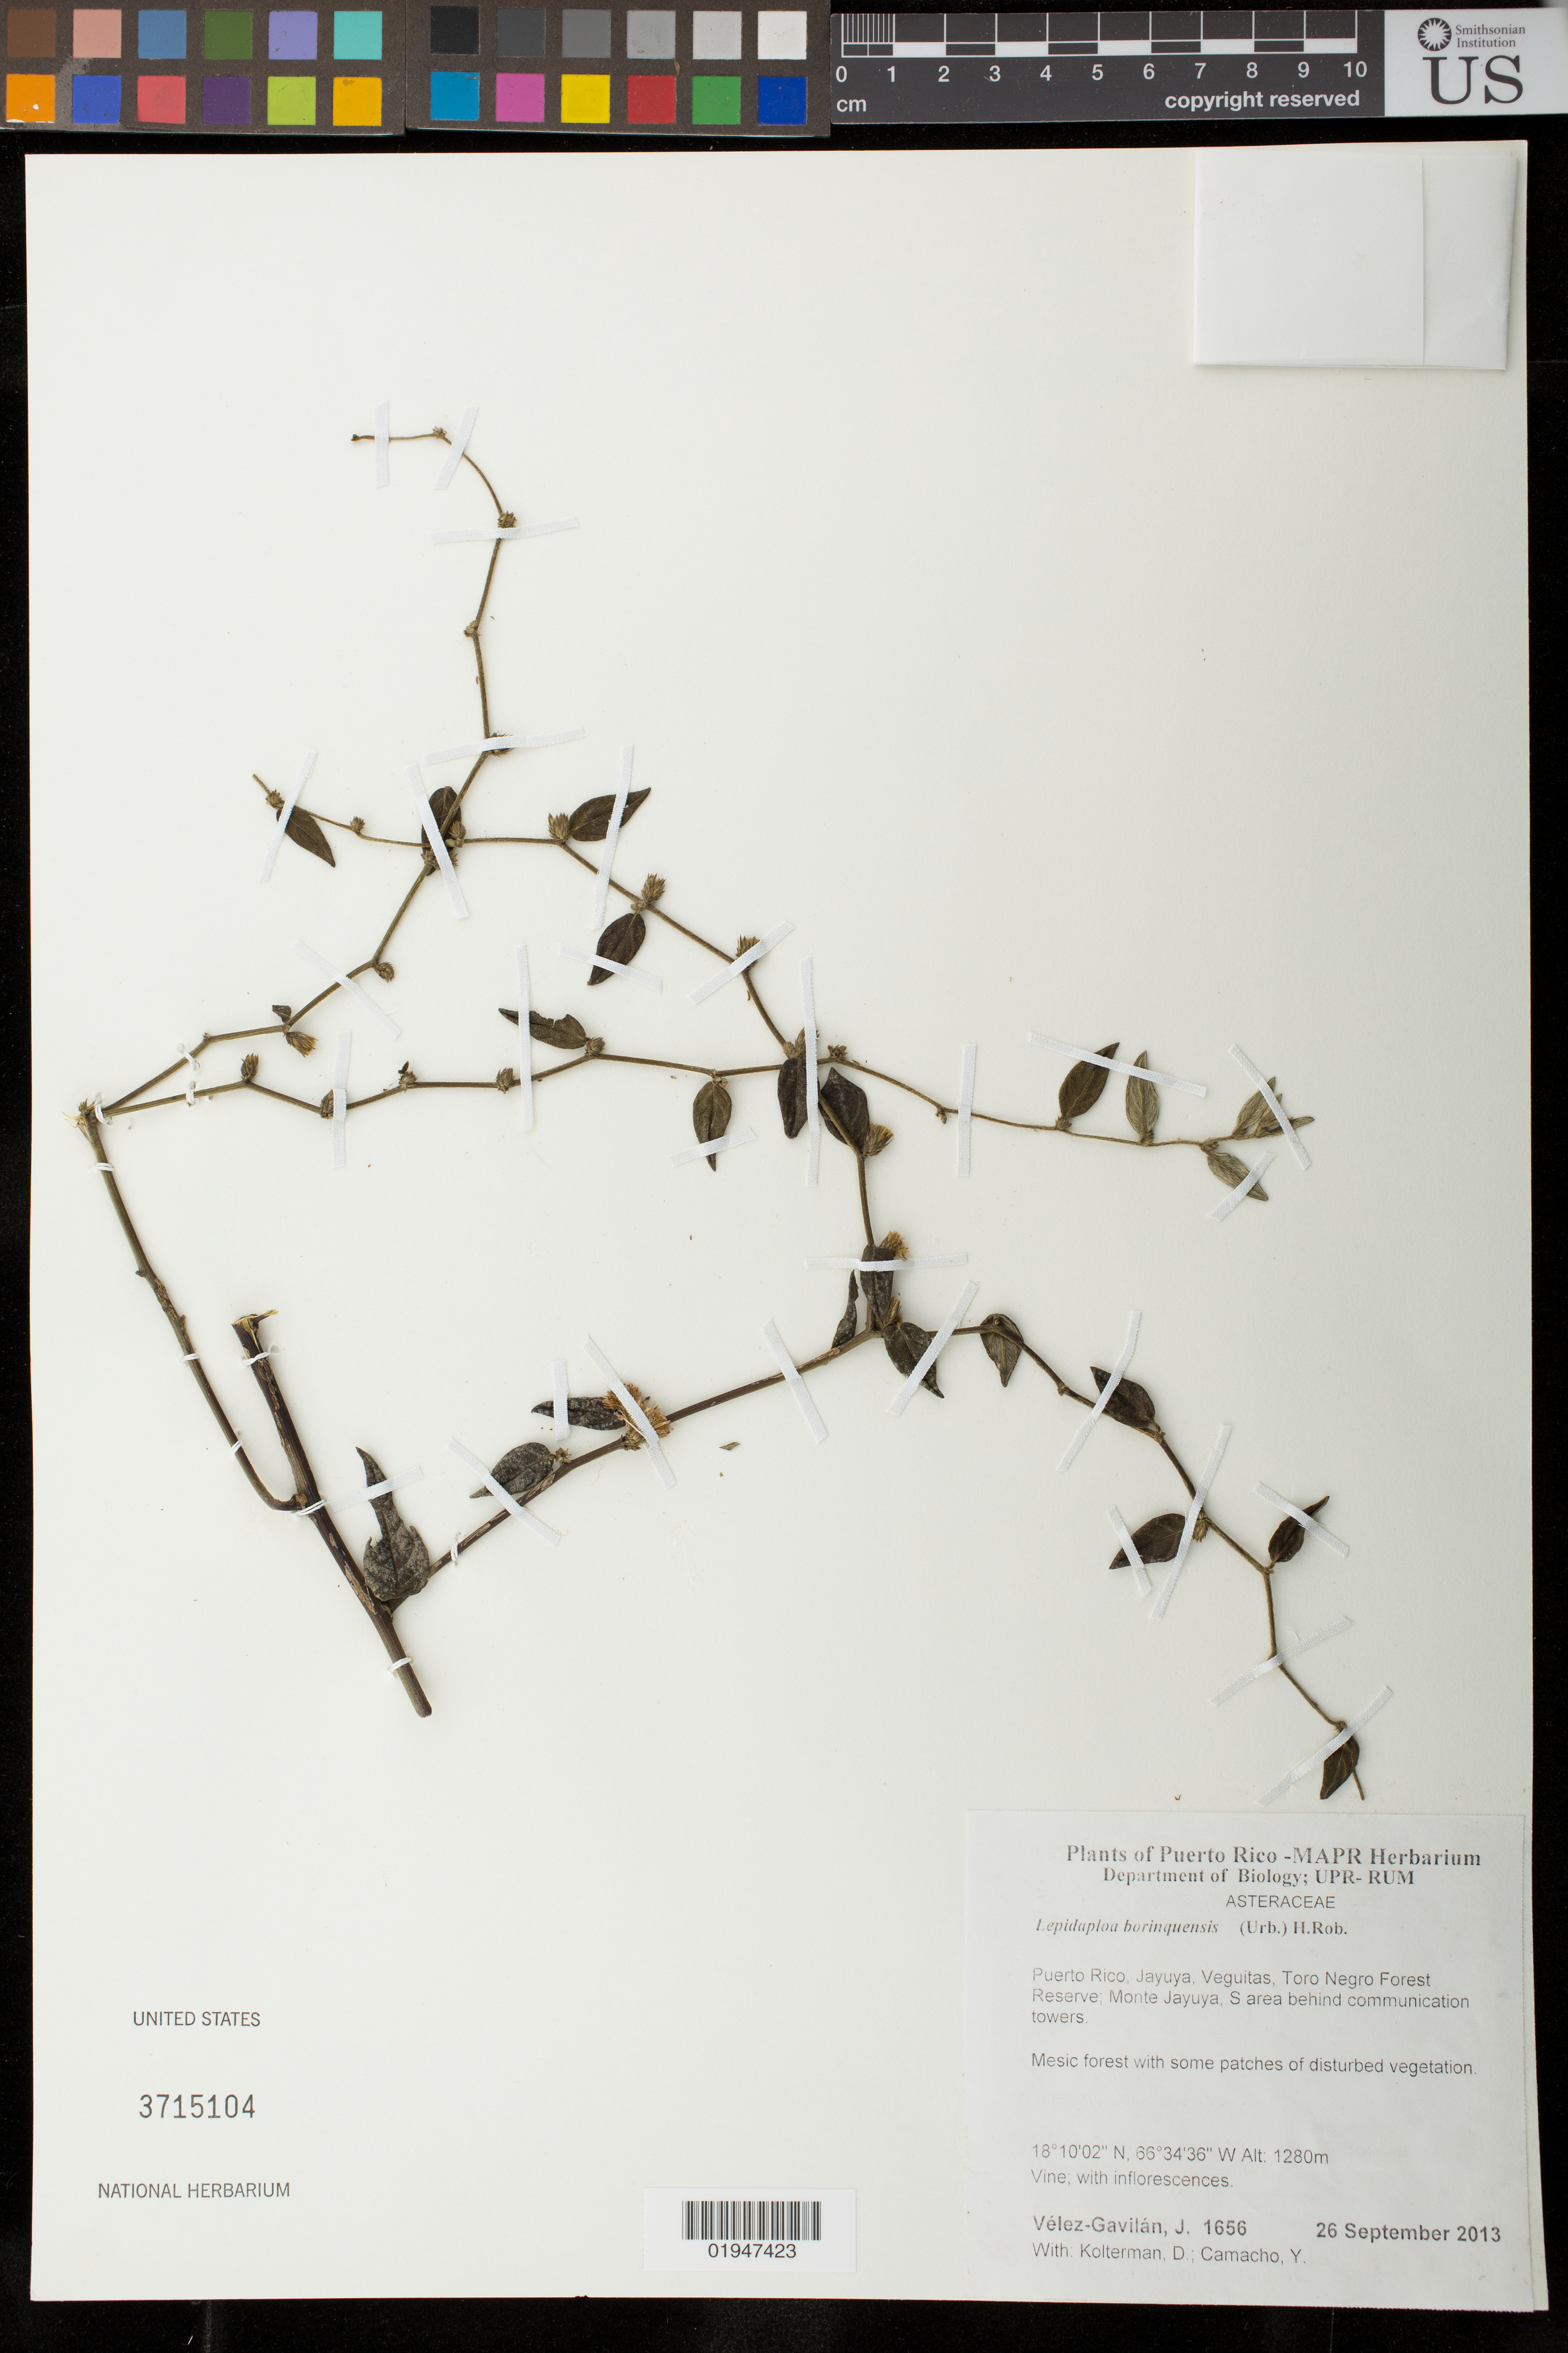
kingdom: Plantae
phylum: Tracheophyta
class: Magnoliopsida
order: Asterales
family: Asteraceae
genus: Lepidaploa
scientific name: Lepidaploa borinquensis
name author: (Urb.) H. Rob.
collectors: J. Vélez-Gavilán, D. Kolterman & Y. Camacho-López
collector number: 1656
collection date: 2013-09-26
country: Puerto Rico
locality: Jayuya, Veguitas, Toro Negro Forest Reserve; Monte Jayuya, S area behind communication towers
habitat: Mesic forest with some patches of disturbed vegetation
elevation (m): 1280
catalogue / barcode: US 3715104